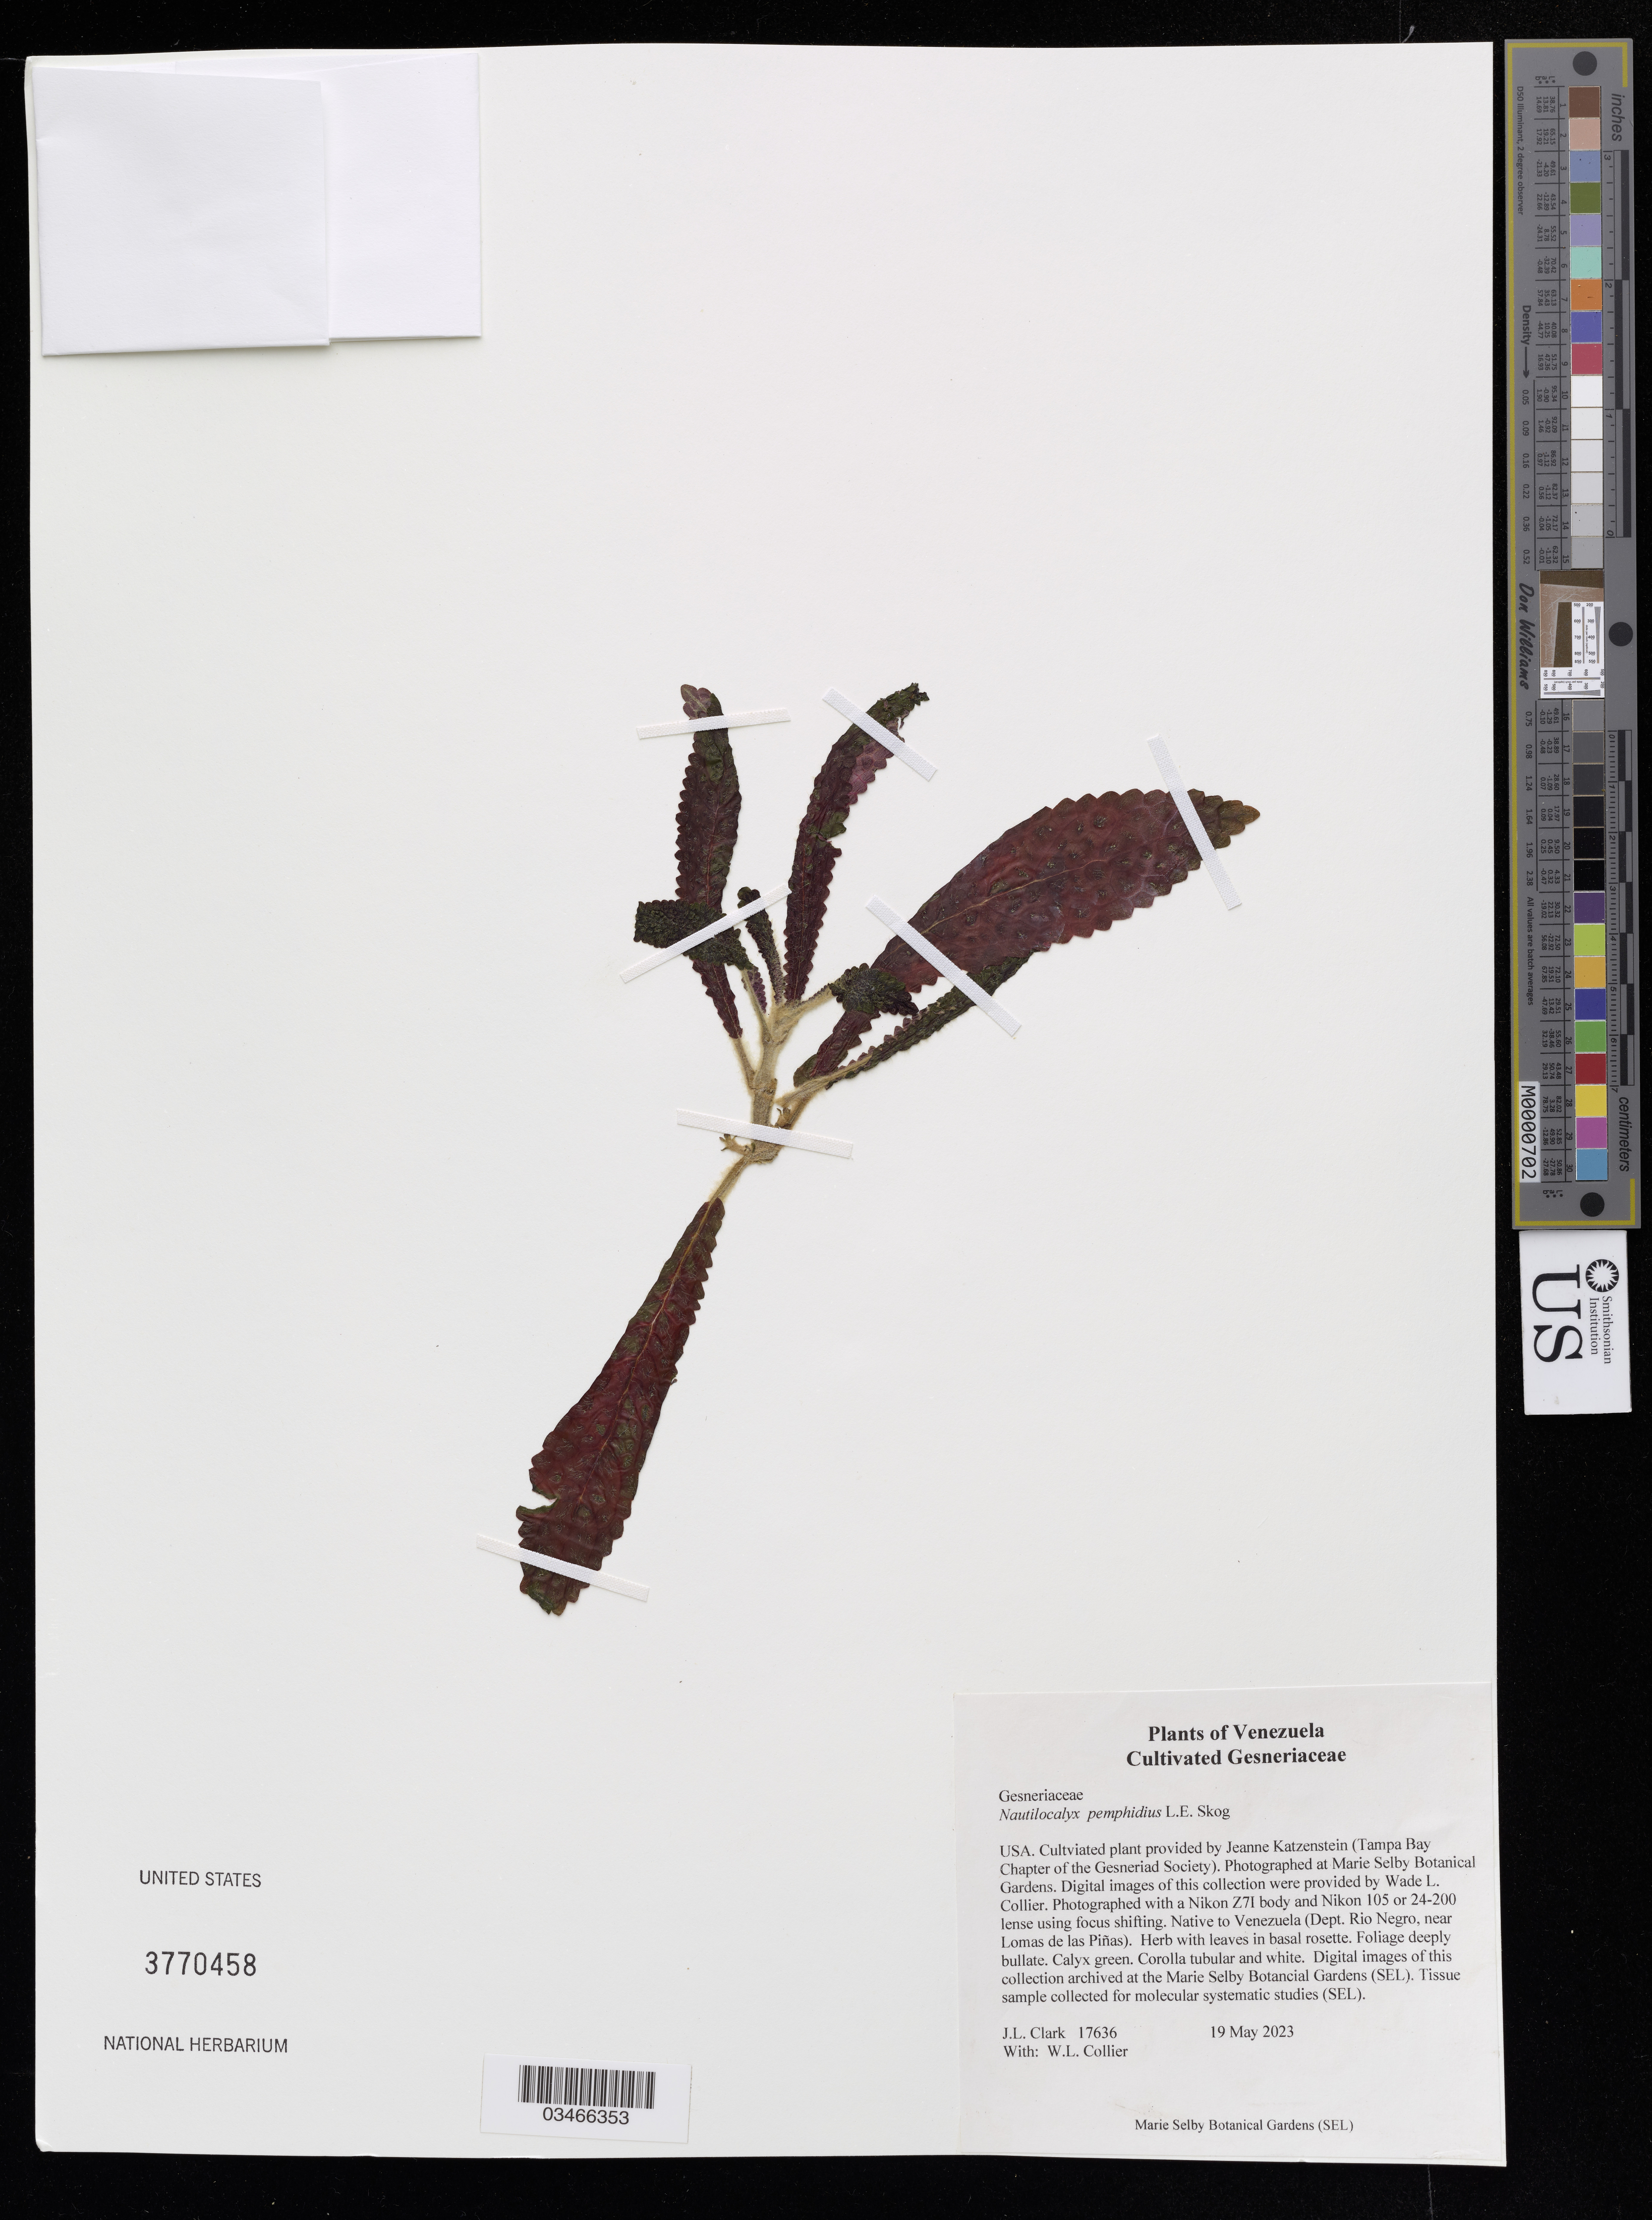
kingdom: Plantae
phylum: Tracheophyta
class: Magnoliopsida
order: Lamiales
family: Gesneriaceae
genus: Nautilocalyx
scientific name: Nautilocalyx pemphidius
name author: L.E. Skog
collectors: J. Clark & W. Collier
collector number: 3770458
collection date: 2023-05-19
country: United States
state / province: Florida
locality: USA. Cultviated plant provided by Jeanne Katzenstein (Tampa Bay Chapter of the Gesneriad Society). Photographed at Marie Selby Botanical Gardens. Native to Venezuela (Dept. Rio Negro, near Lomas de las Piñas).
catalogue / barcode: US 3770458